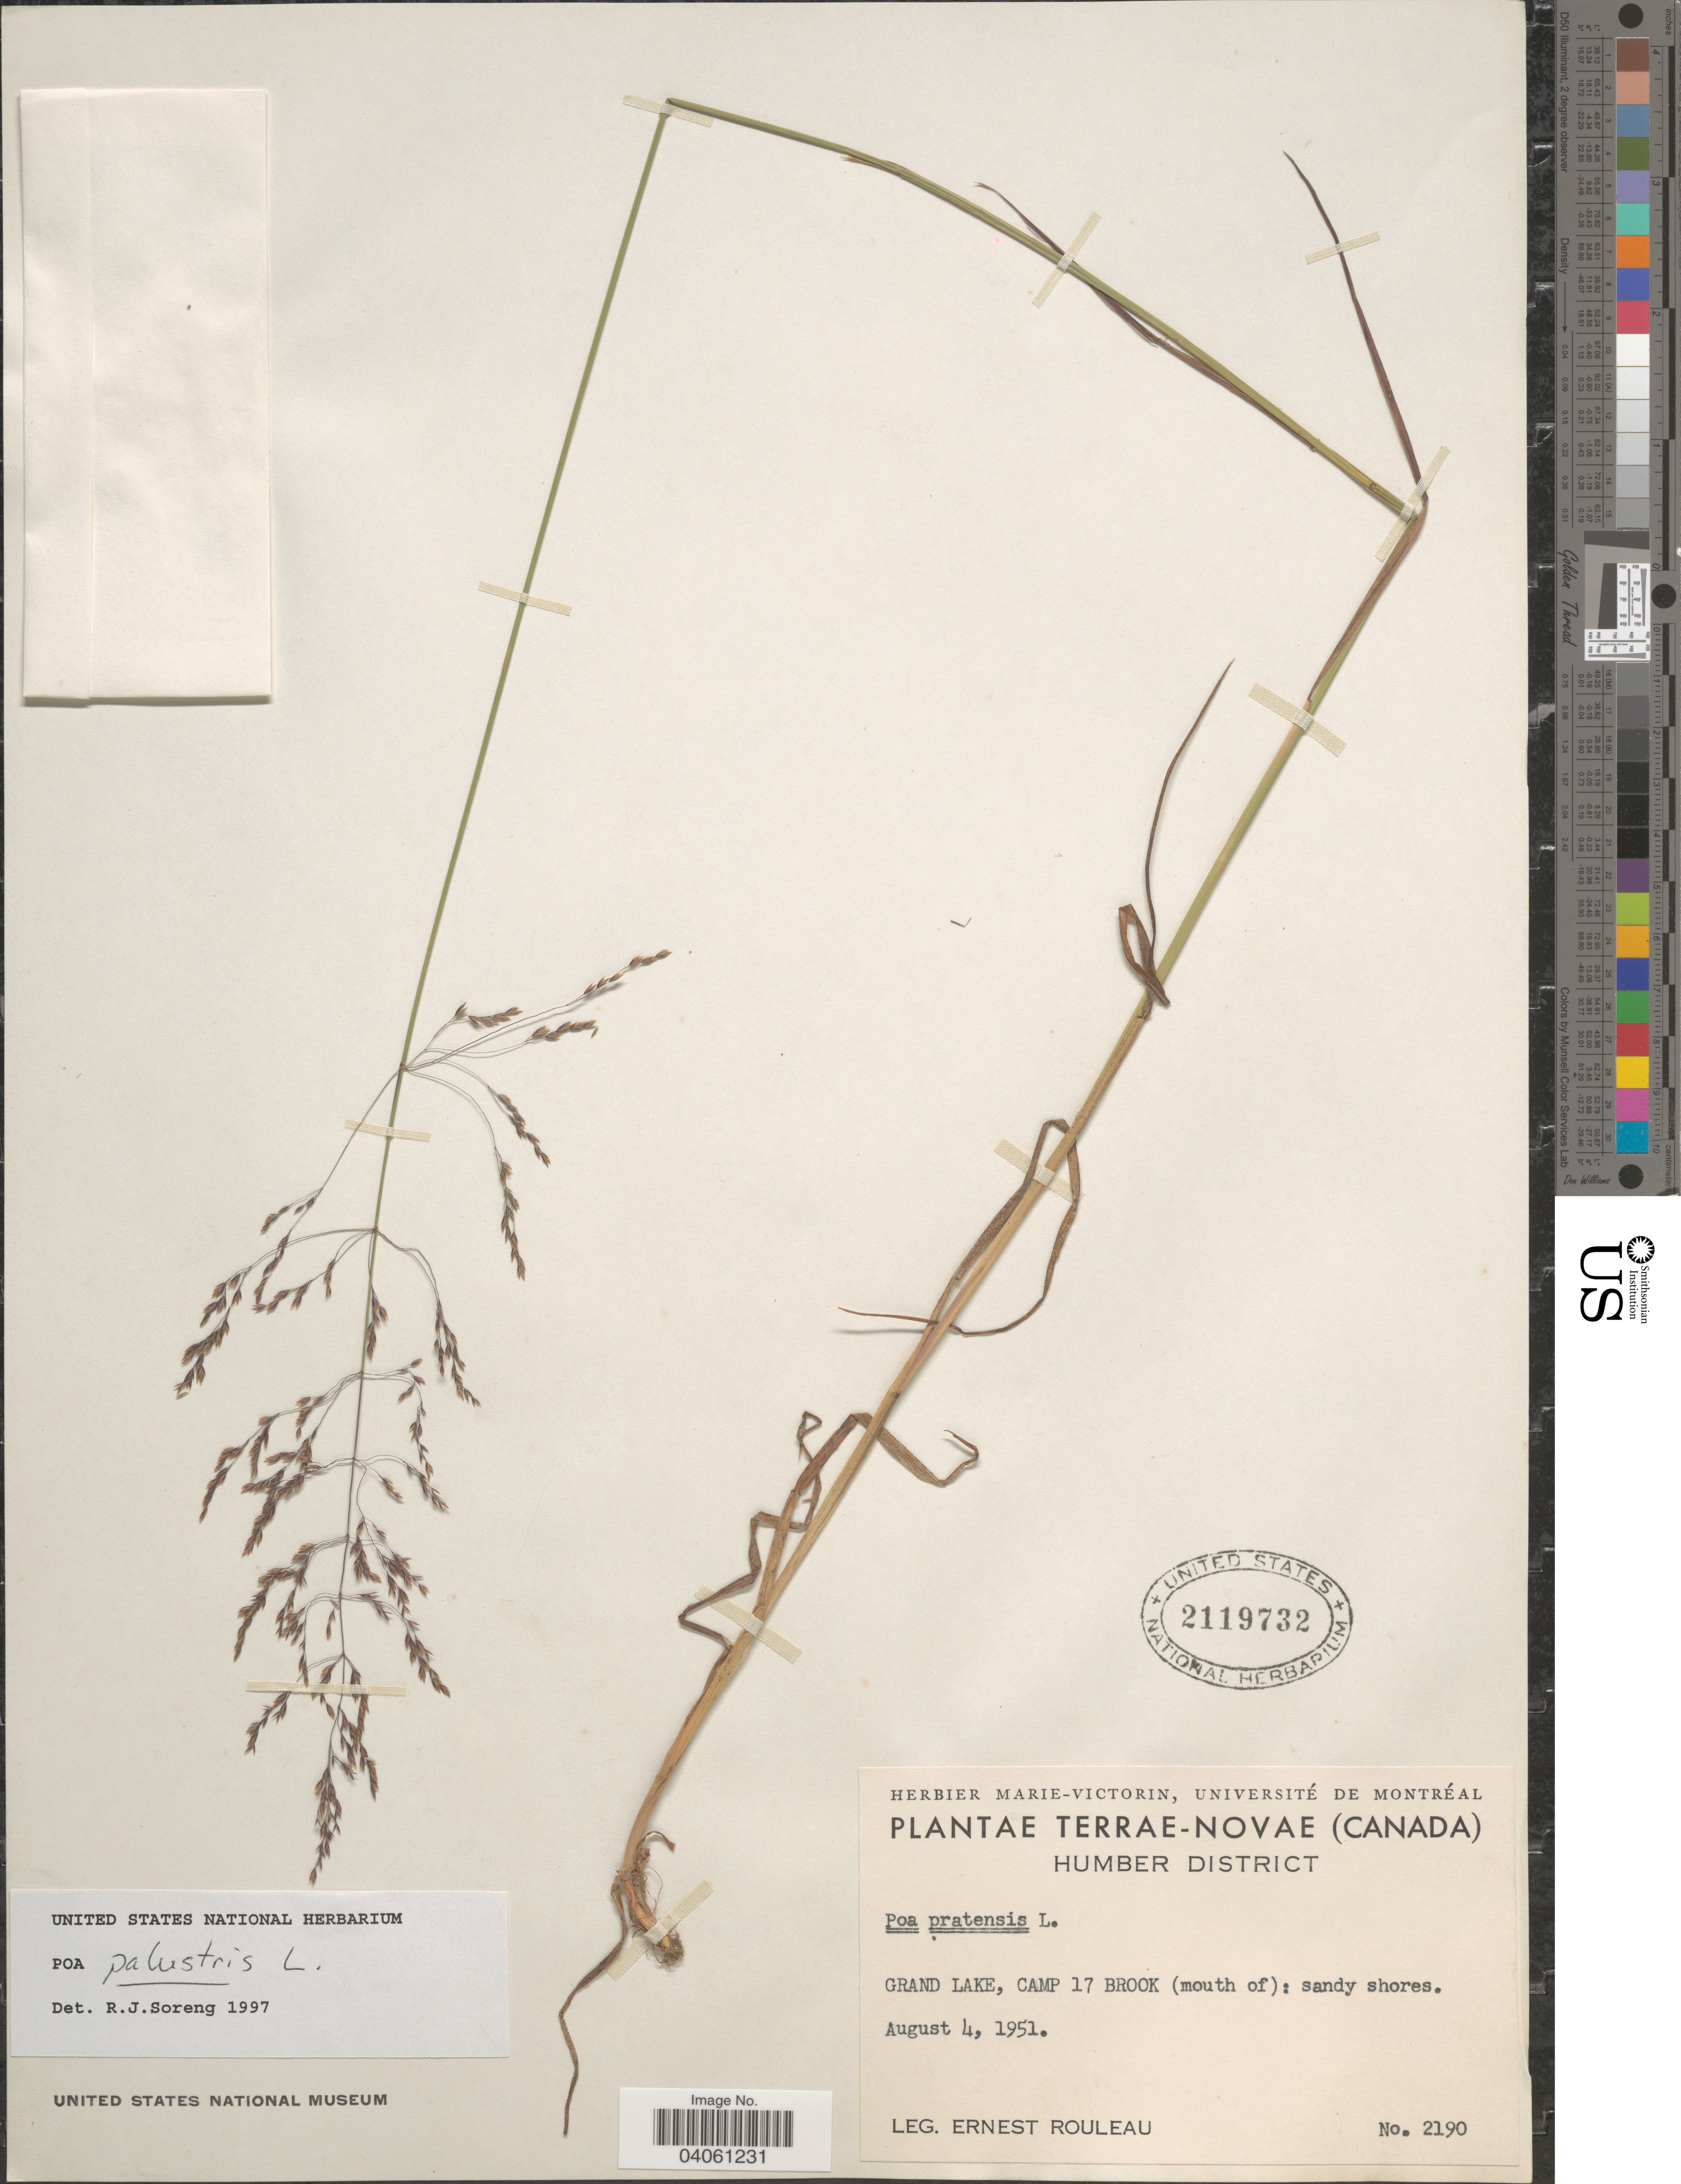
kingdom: Plantae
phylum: Tracheophyta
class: Liliopsida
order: Poales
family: Poaceae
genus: Poa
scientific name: Poa palustris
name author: L.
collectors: J. Rouleau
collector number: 2190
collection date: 1951-08-04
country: Canada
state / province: Newfoundland and Labrador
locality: Terrae-Novae. Humber District. Grand Lake, Camp 17 Brook (mouth of): sandy shores.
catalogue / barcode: US 2119732